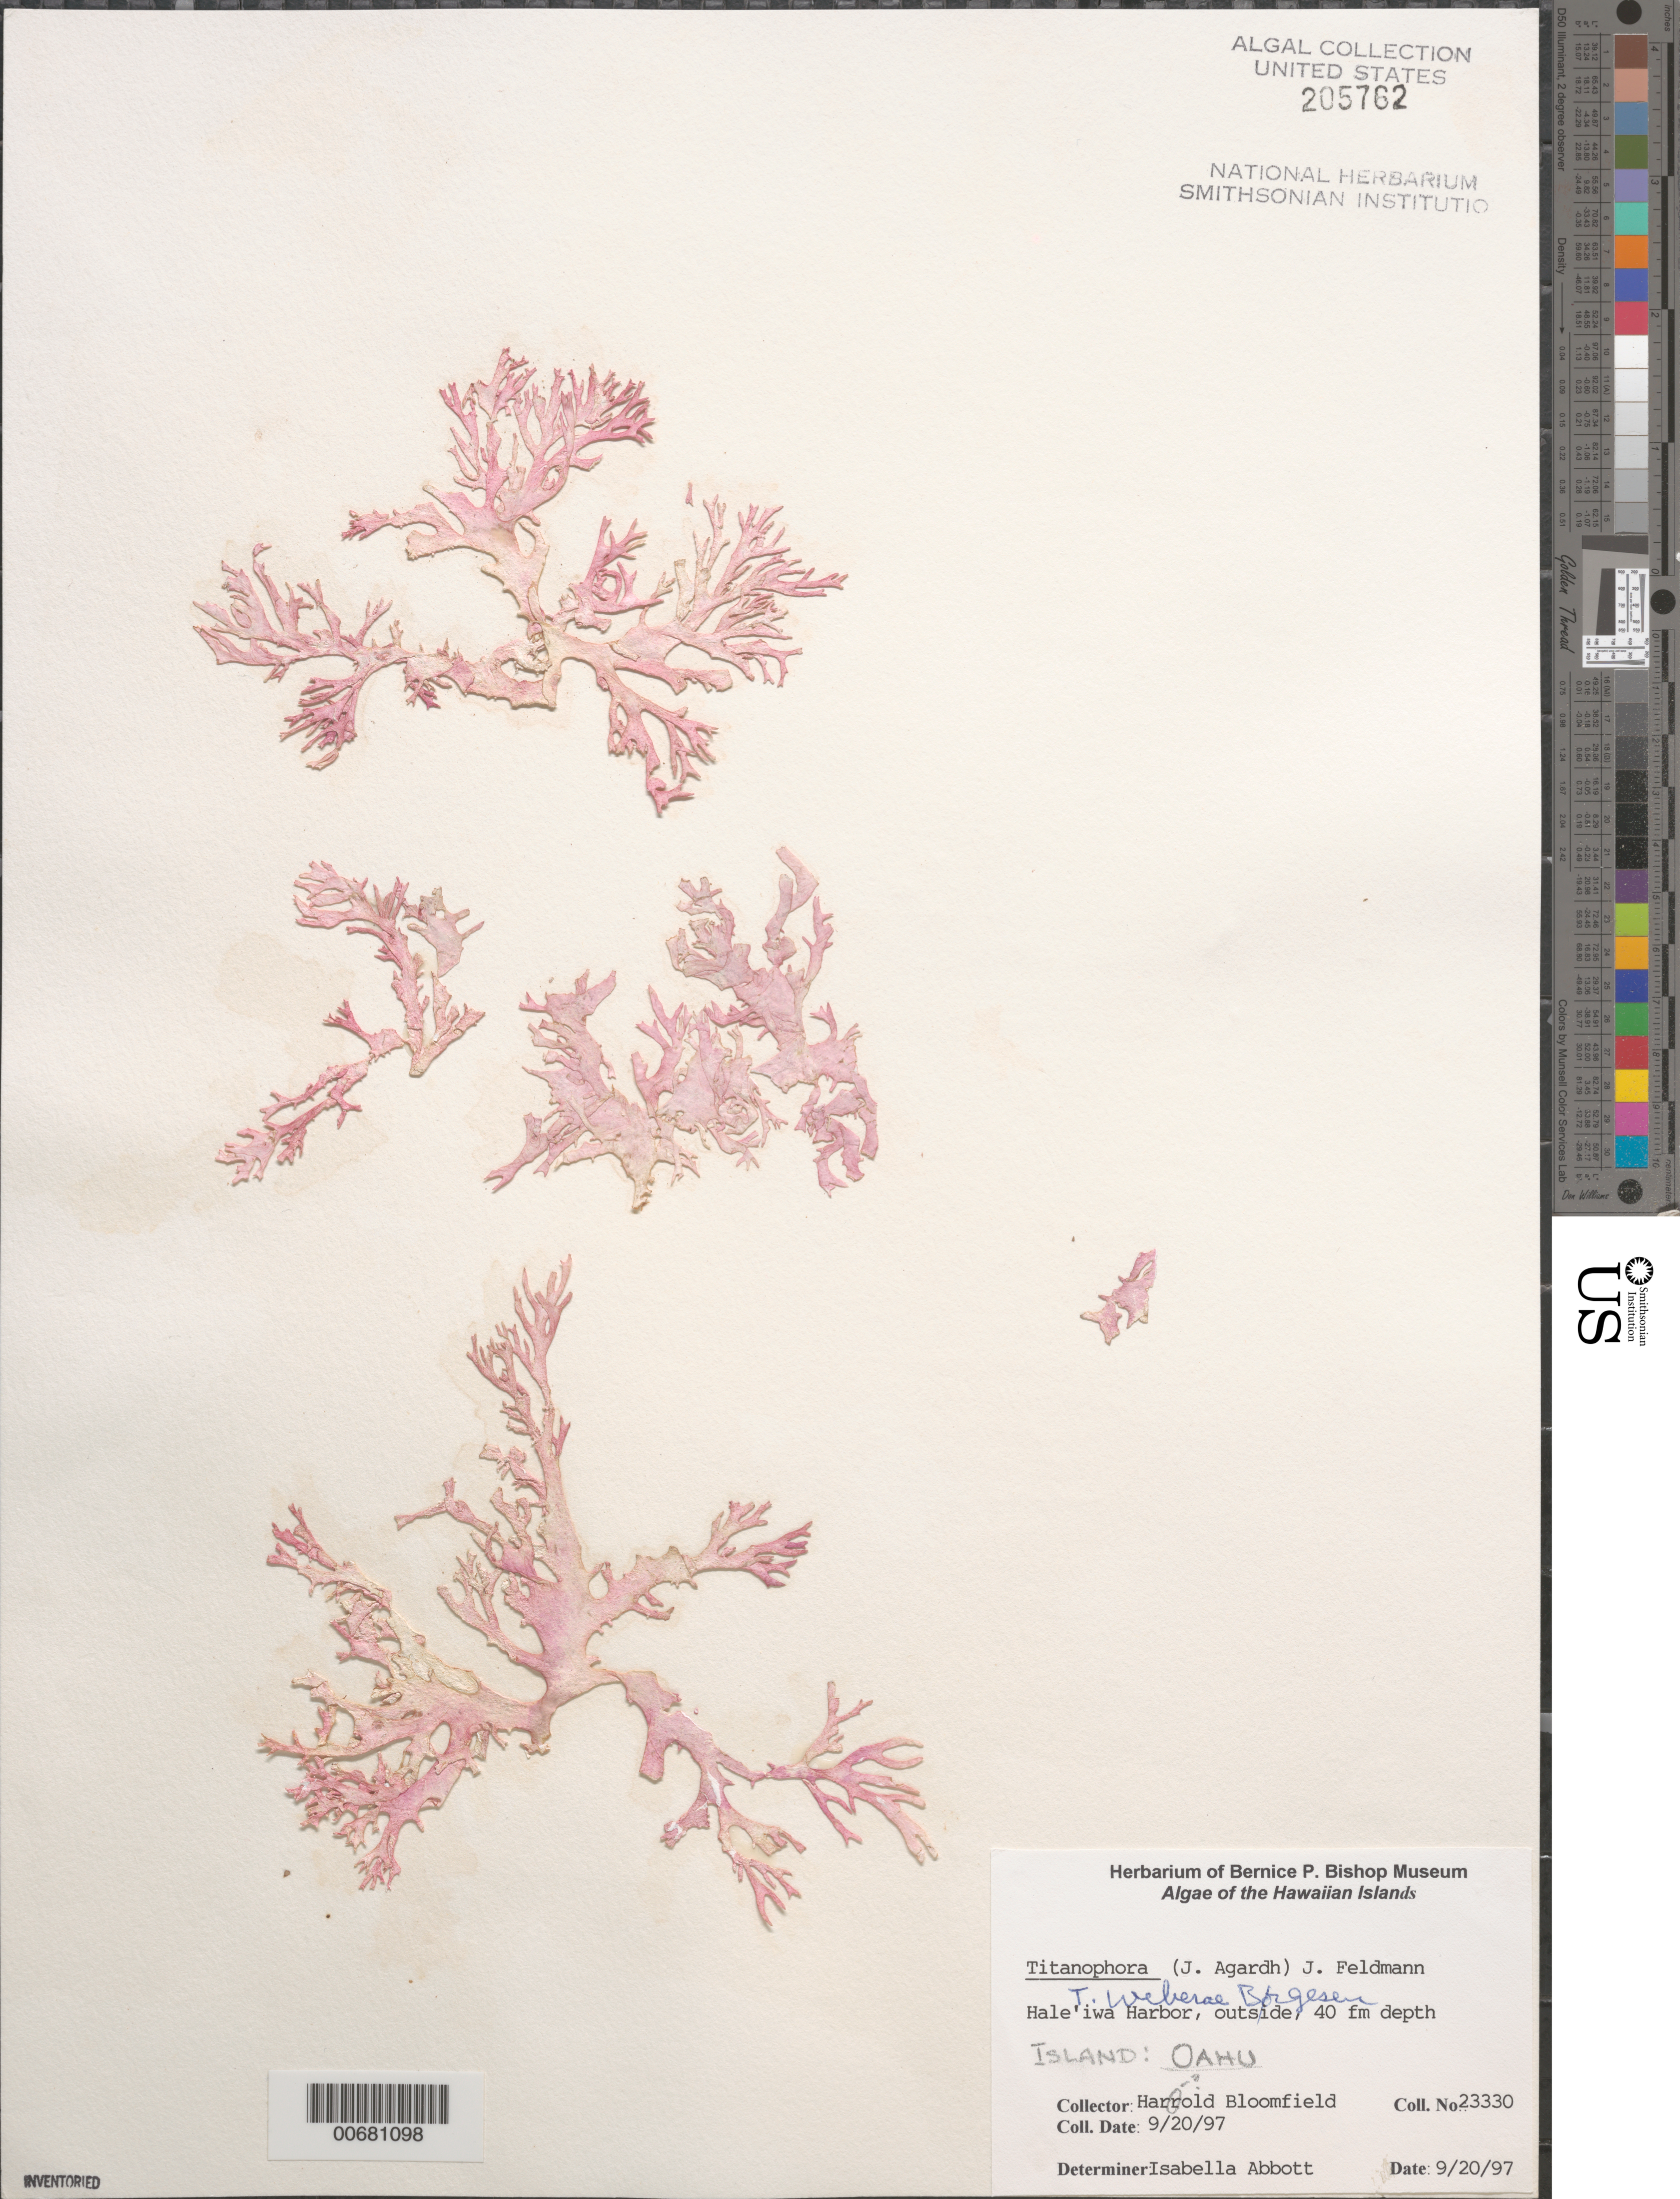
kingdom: Plantae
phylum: Rhodophyta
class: Florideophyceae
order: Nemastomatales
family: Schizymeniaceae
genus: Titanophora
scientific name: Titanophora weberae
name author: Børgesen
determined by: Abbott, Isabella A.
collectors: H. Bloomfield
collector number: IAA 23330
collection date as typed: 20 Sep 1997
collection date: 1997-09-20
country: United States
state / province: Hawaii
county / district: Honolulu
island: Oahu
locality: Hale'iwa Harbor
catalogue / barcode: US 205762